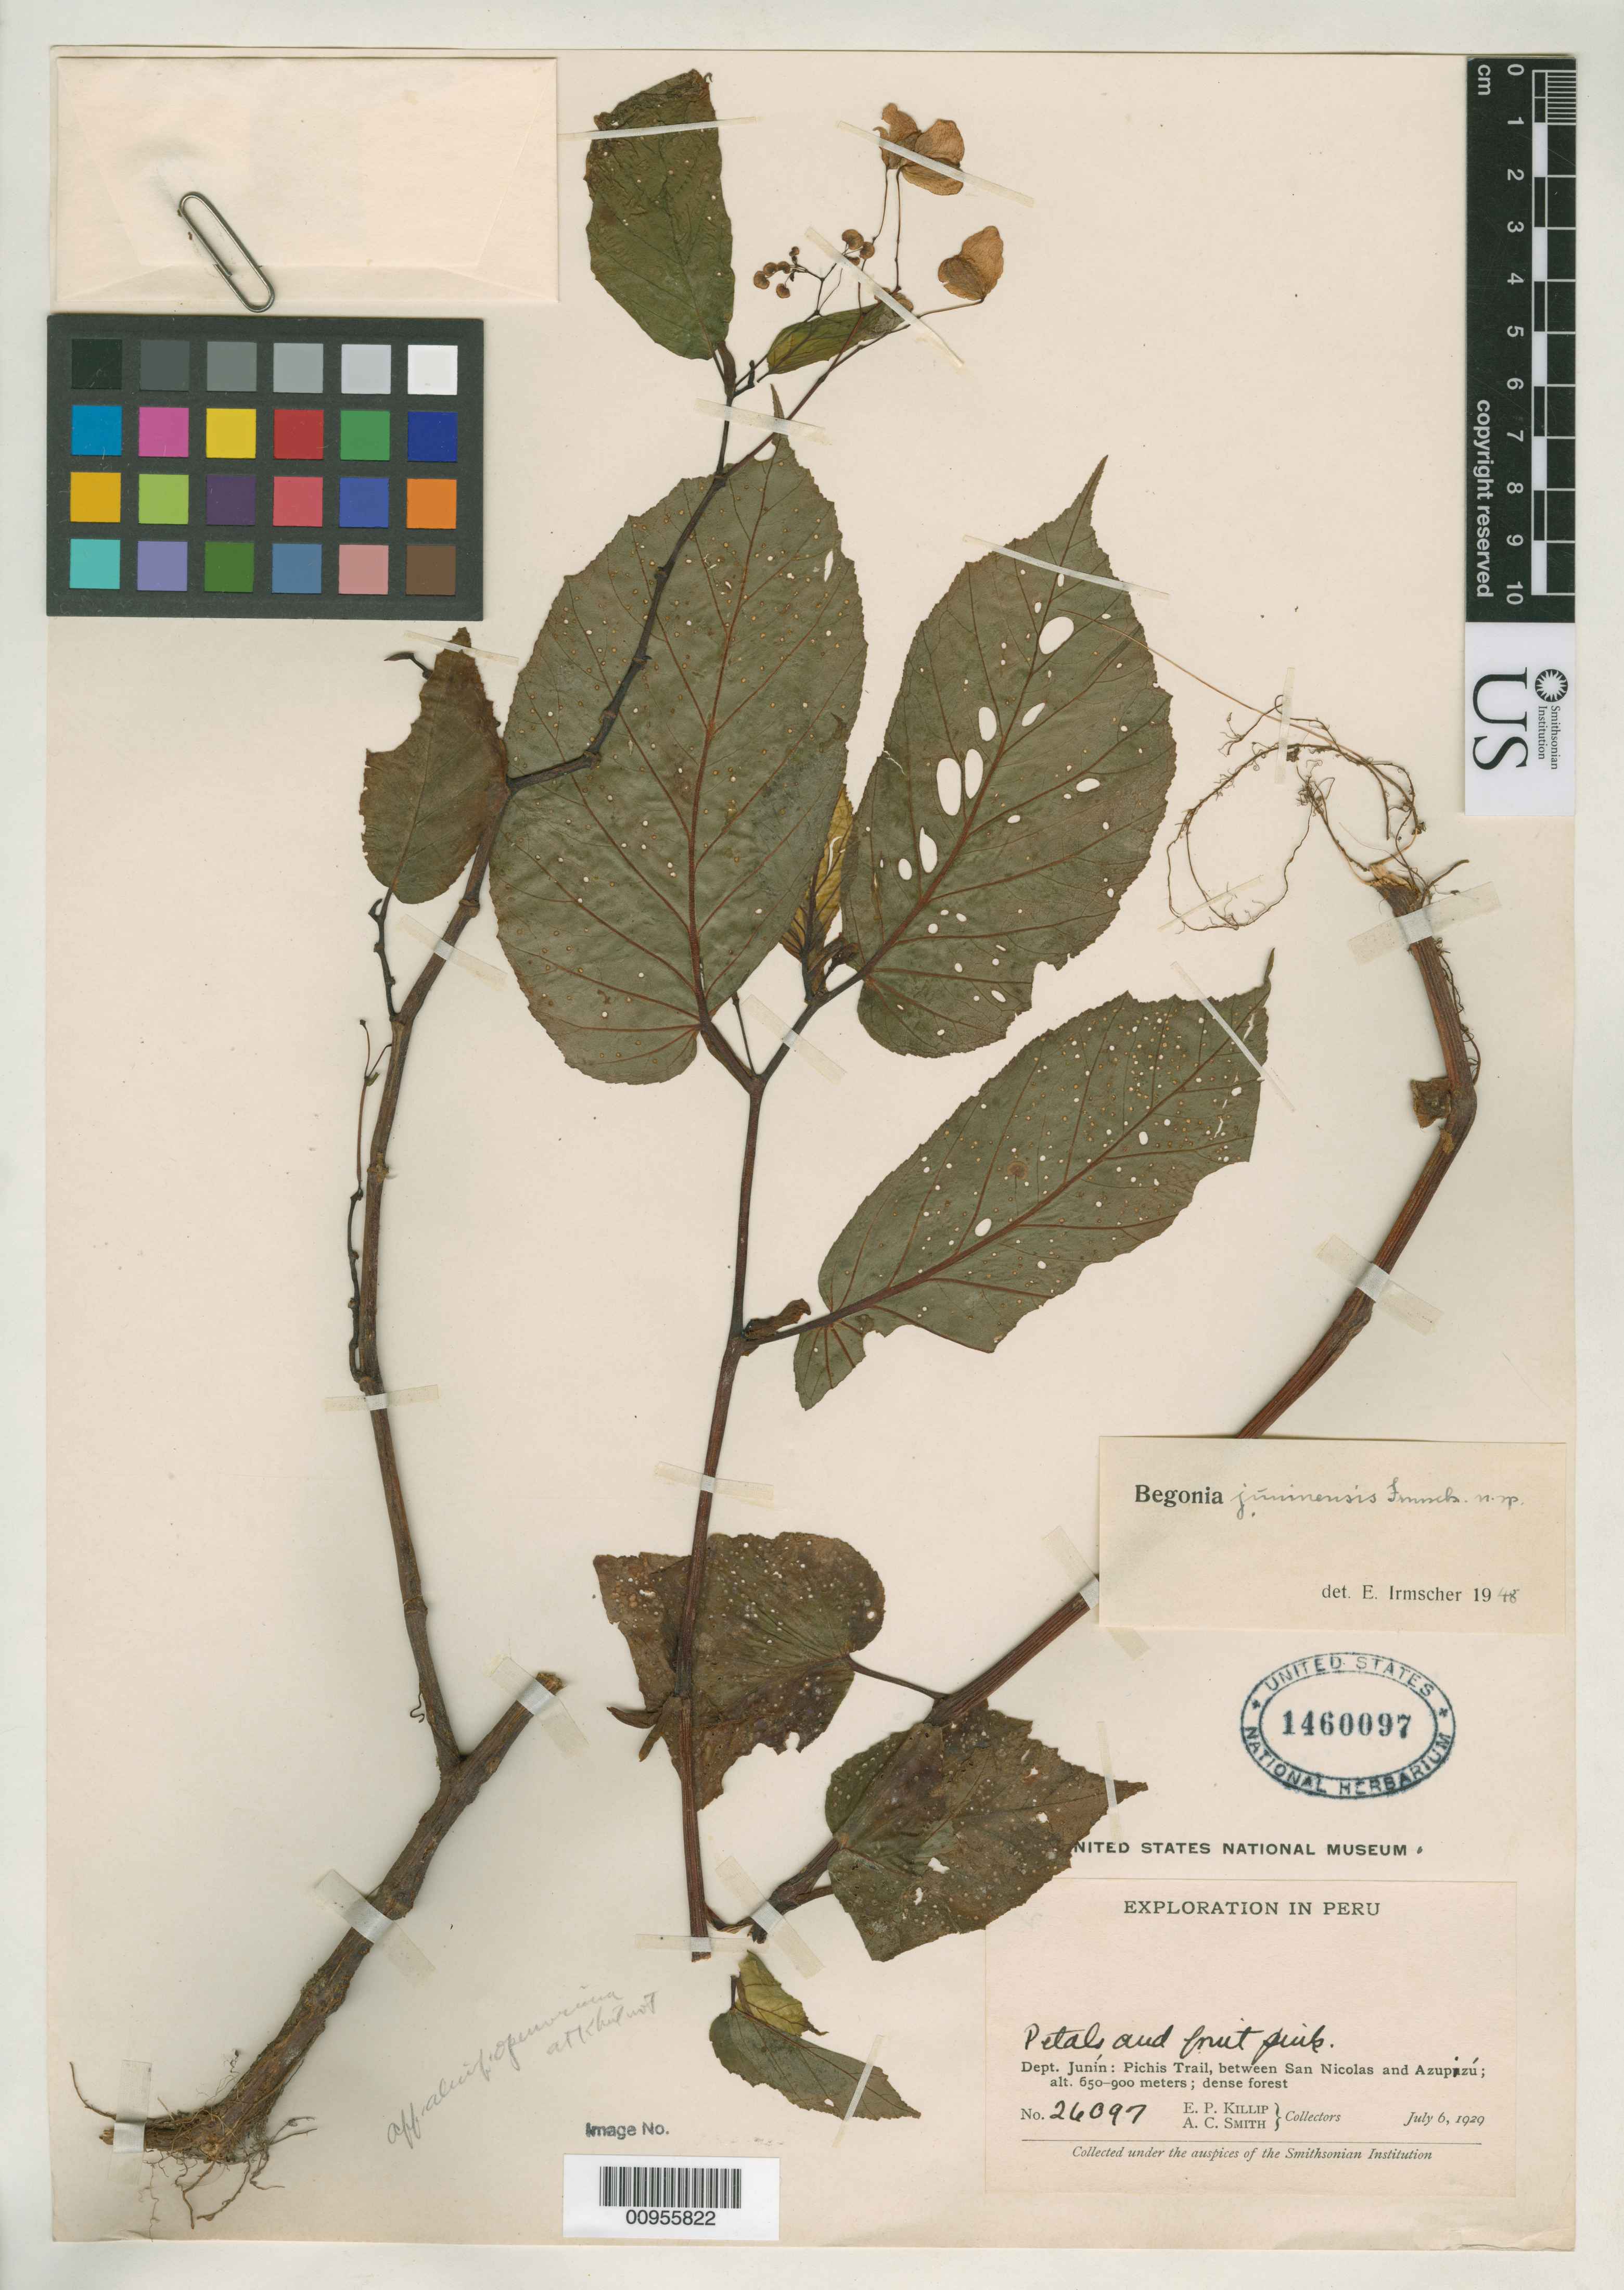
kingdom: Plantae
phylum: Tracheophyta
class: Magnoliopsida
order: Cucurbitales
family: Begoniaceae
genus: Begonia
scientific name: Begonia juninensis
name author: Irmsch.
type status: Syntype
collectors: E. P. Killip & A. C. Smith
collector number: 26097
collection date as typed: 06 Jul 1929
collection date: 1929-07-06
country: Peru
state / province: Junín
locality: Pichis Trail, between San Nicolas and Azupizu.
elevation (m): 650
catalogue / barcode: US 1460097